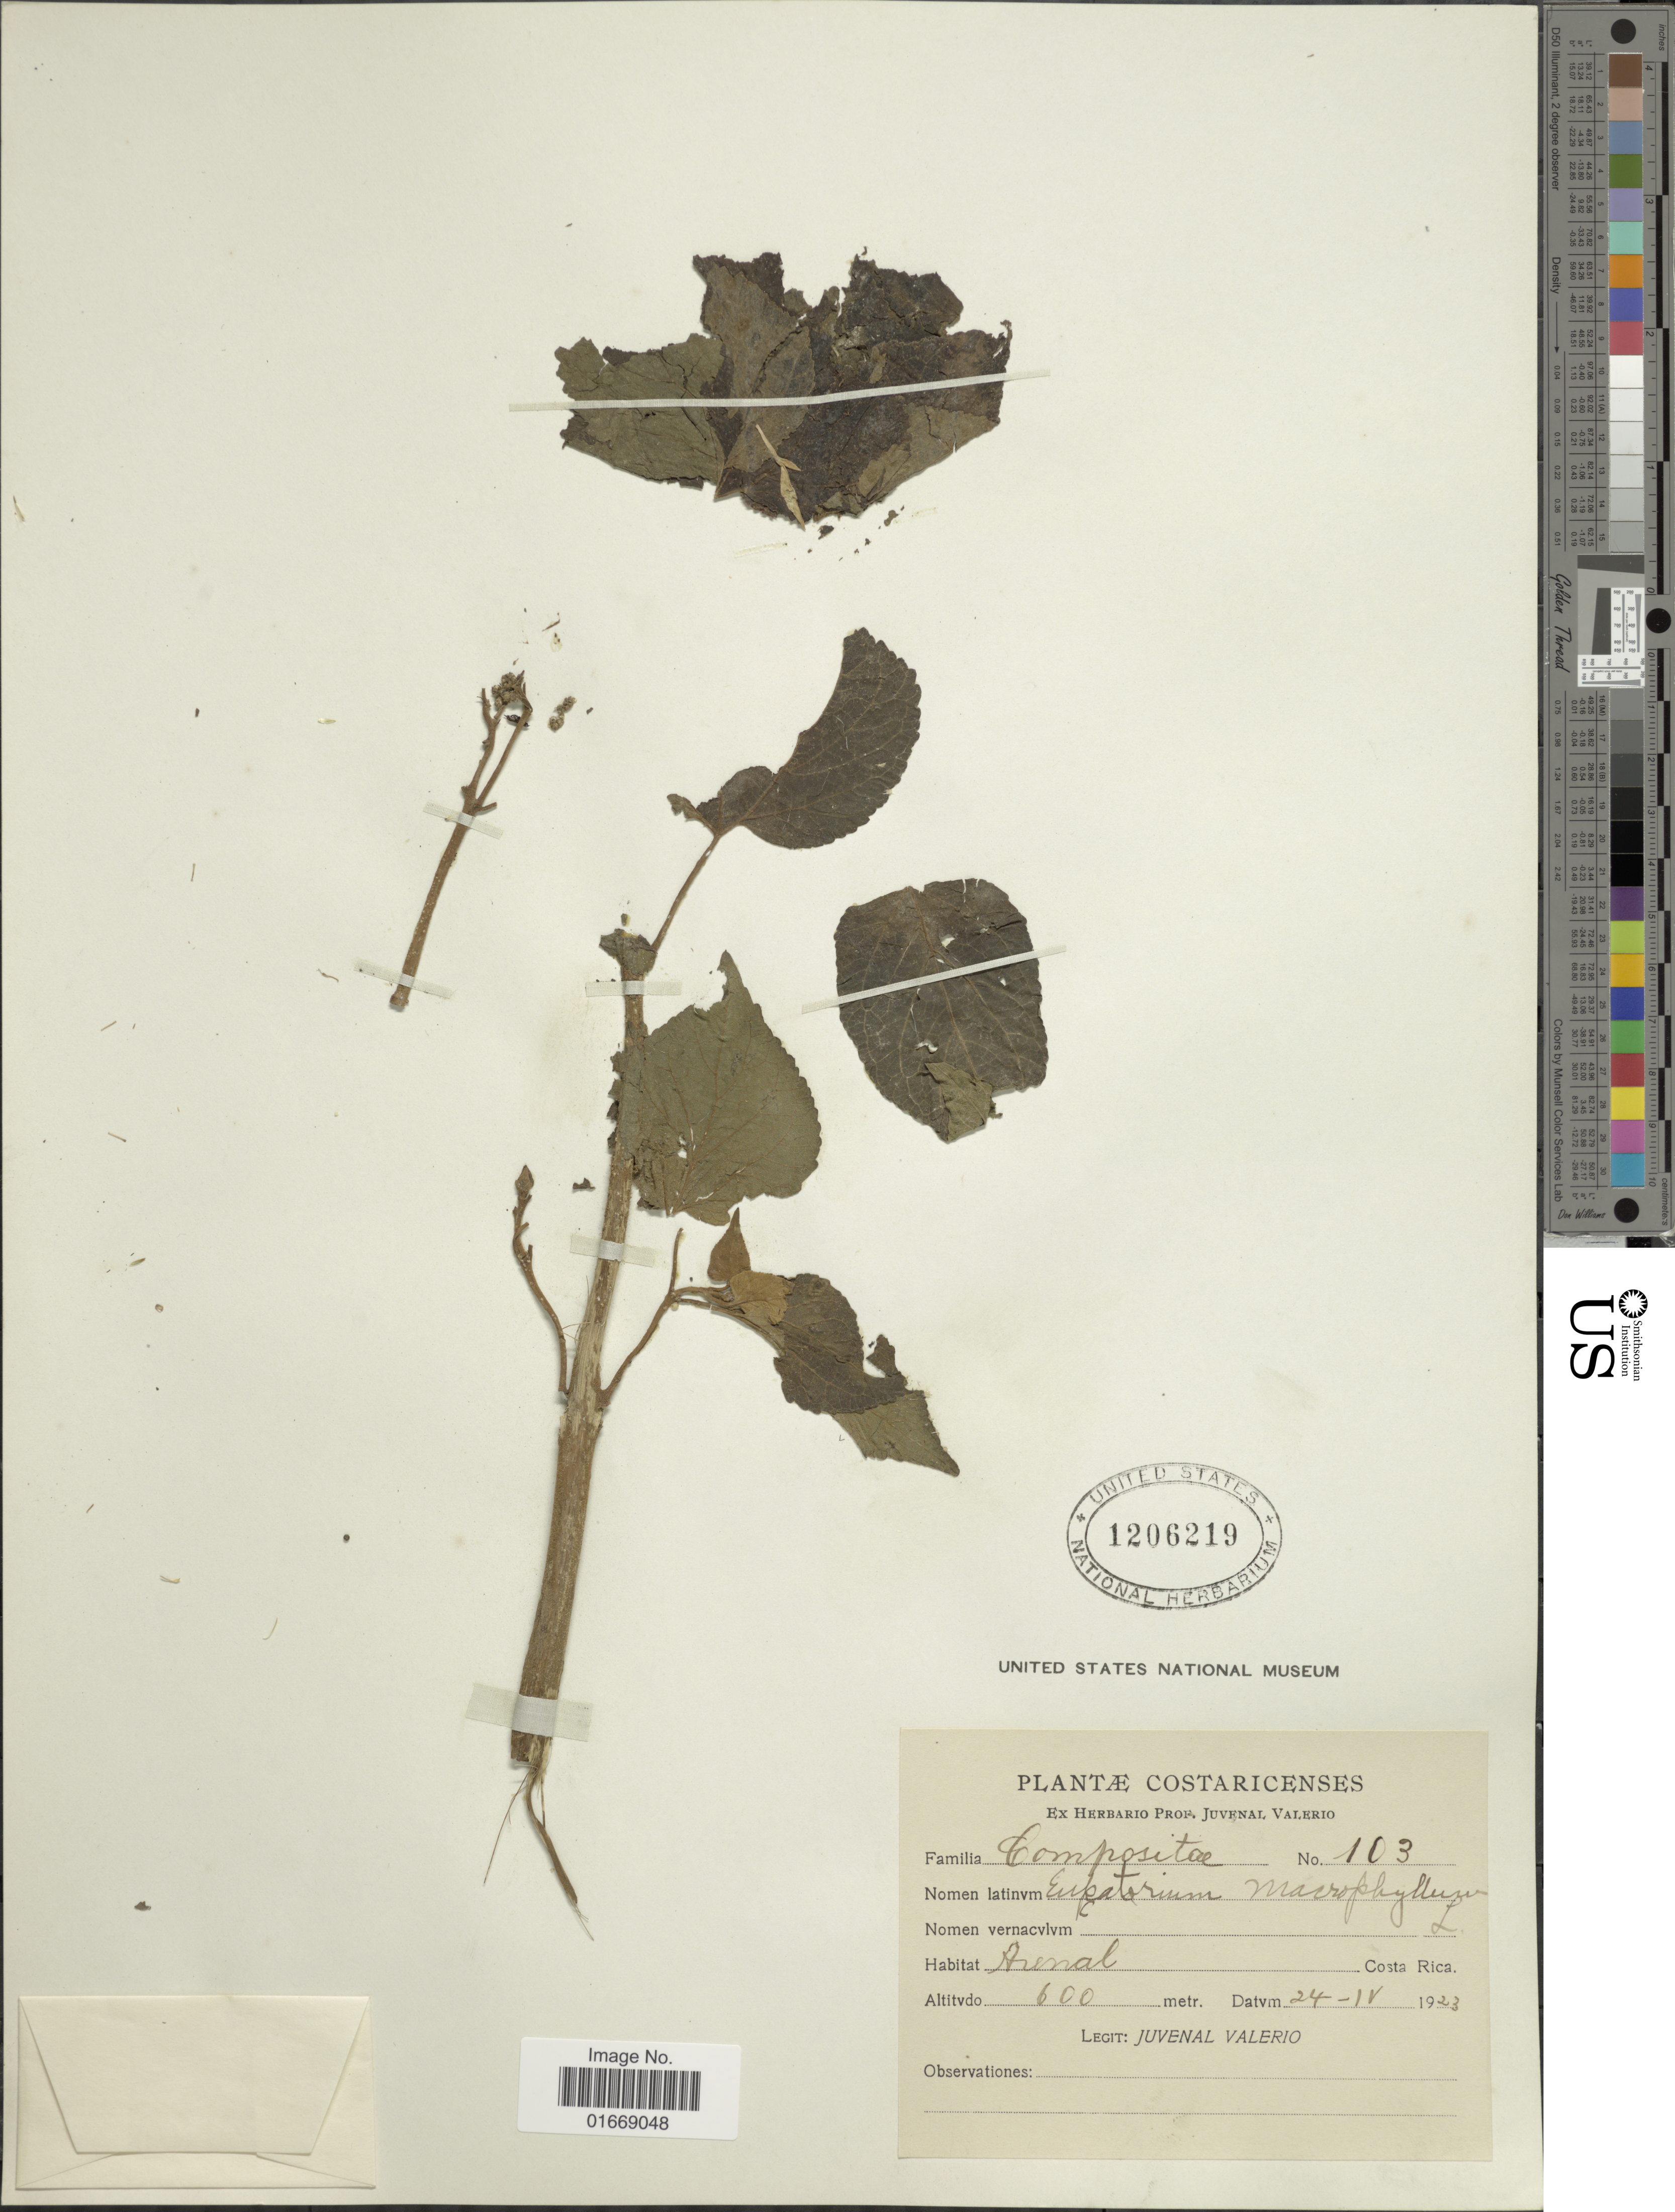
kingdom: Plantae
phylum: Tracheophyta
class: Magnoliopsida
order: Asterales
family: Asteraceae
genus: Hebeclinium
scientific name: Hebeclinium macrophyllum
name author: (L.) DC.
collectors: J. Valerio R.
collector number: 103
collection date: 1923-04-24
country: Costa Rica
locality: Costaricenses, Arenal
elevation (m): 600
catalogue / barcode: US 1206219